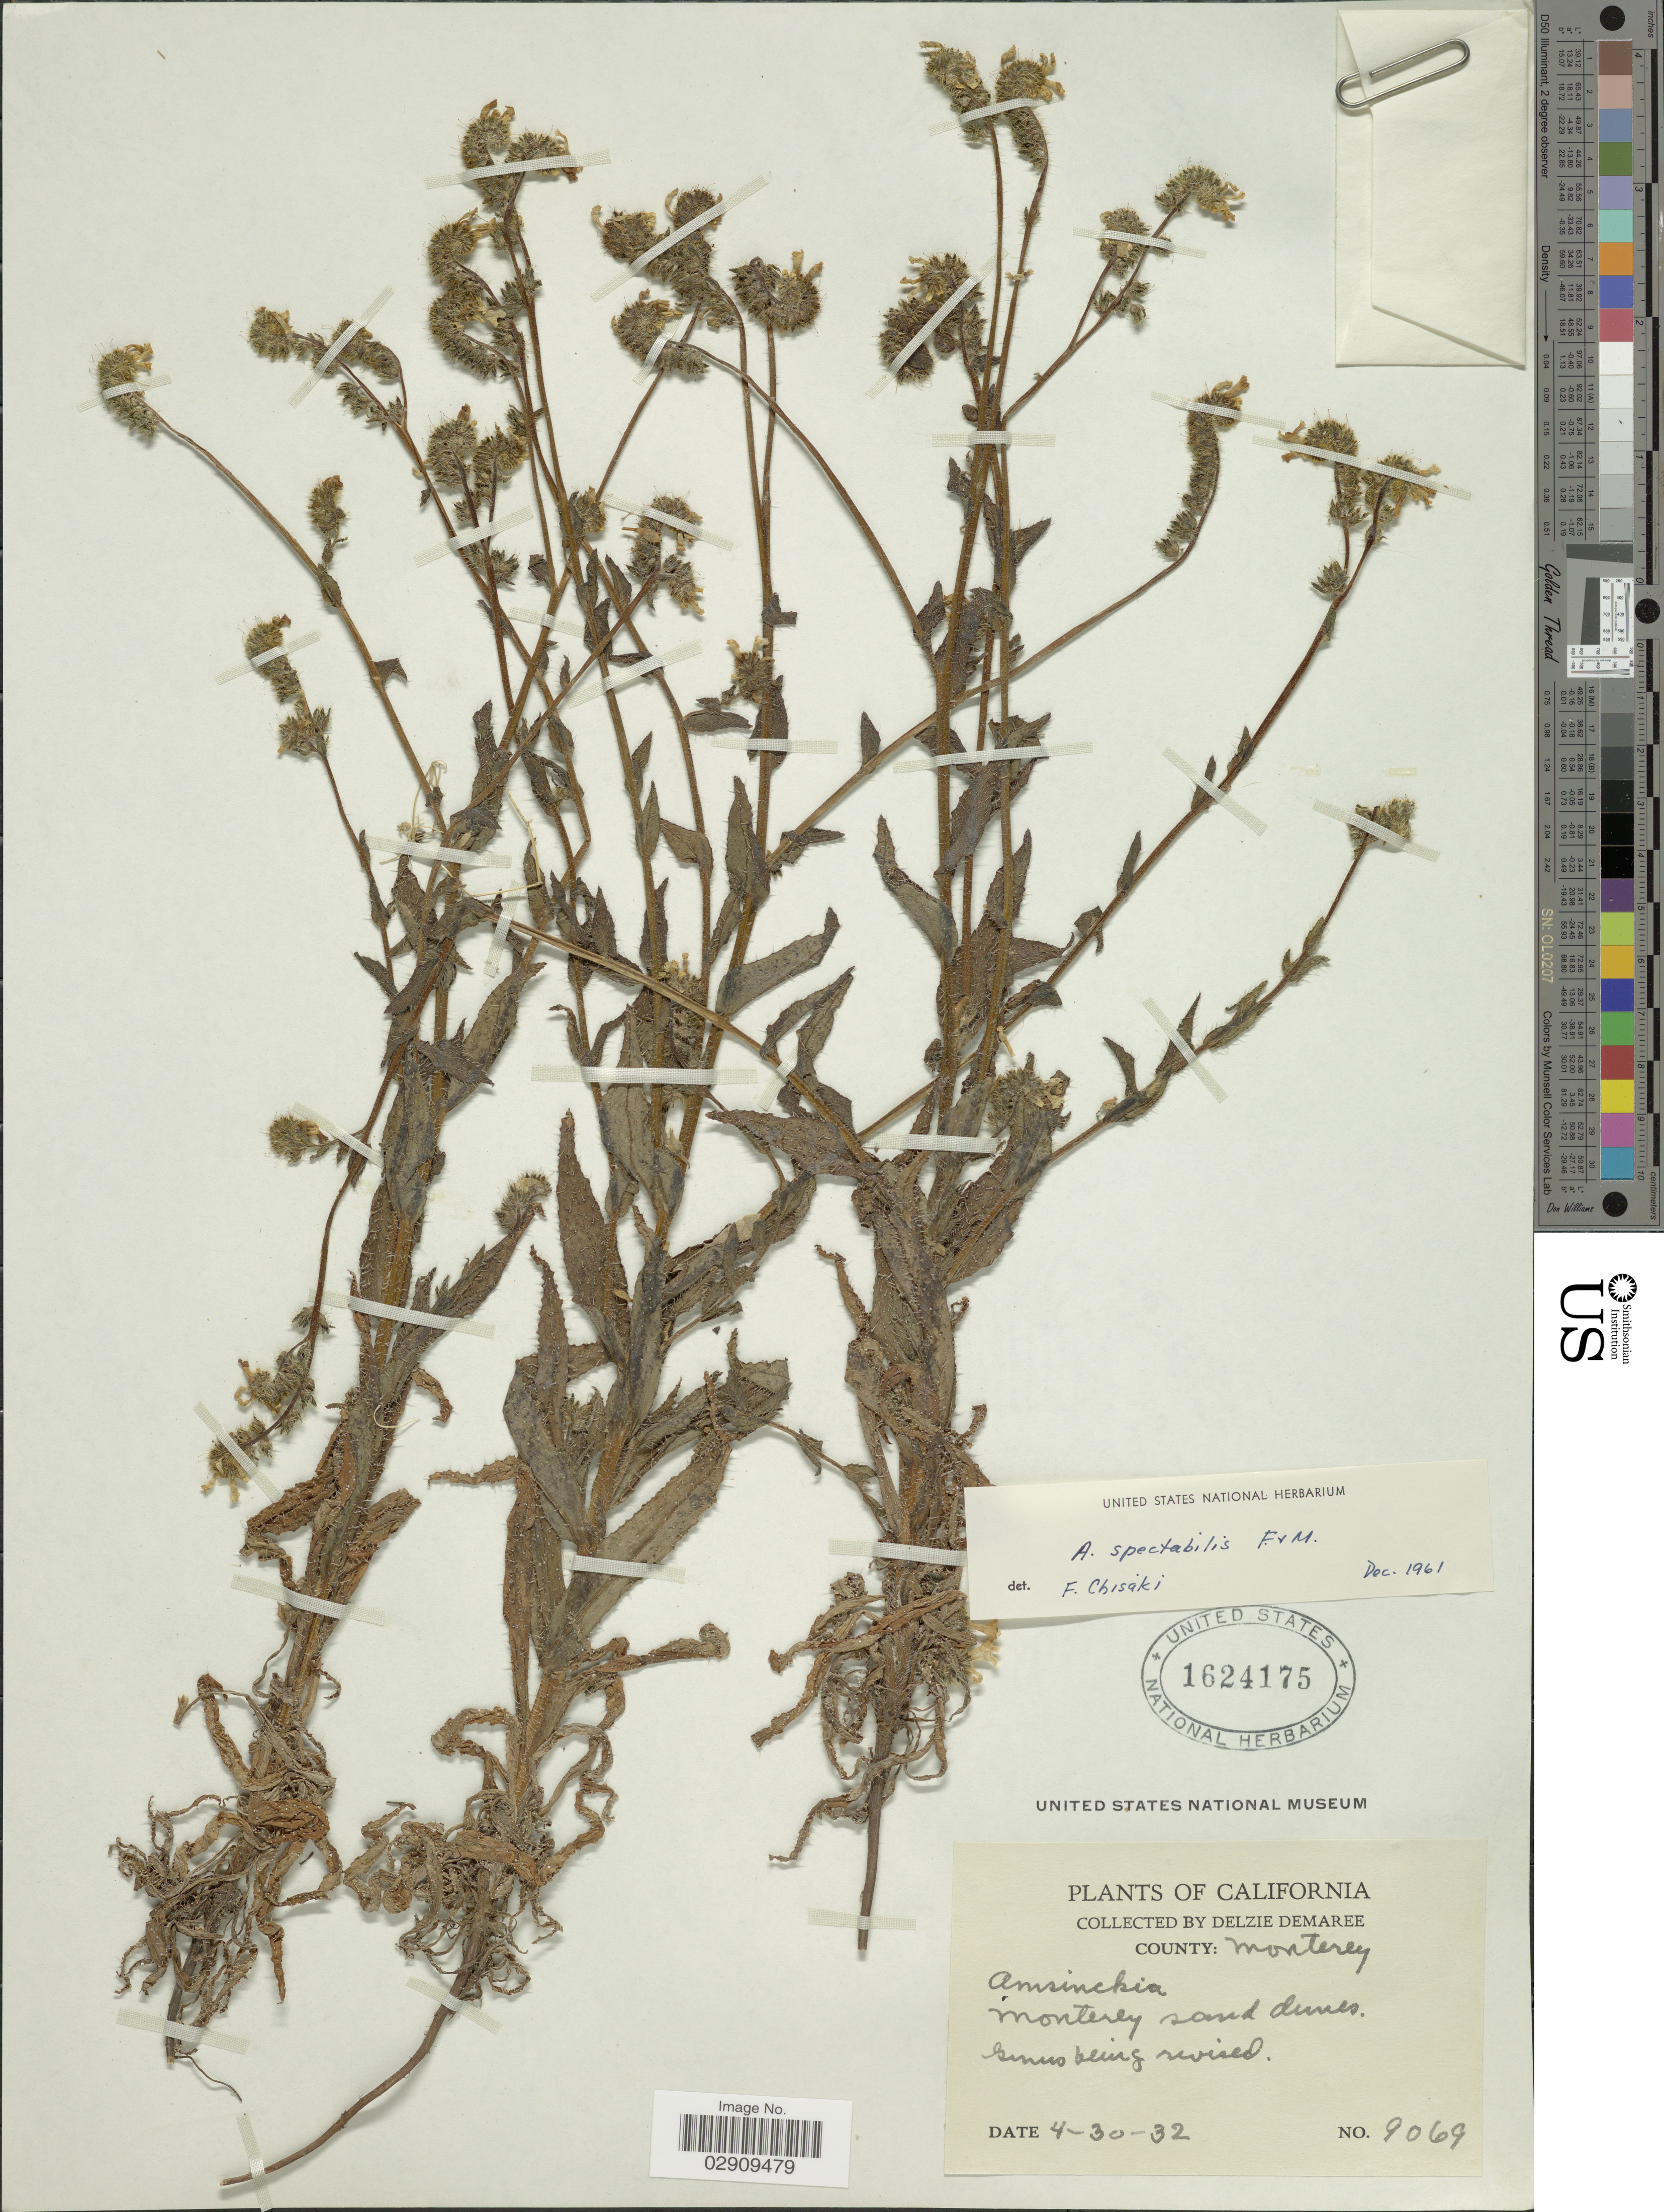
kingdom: Plantae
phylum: Tracheophyta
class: Magnoliopsida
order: Boraginales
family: Boraginaceae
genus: Amsinckia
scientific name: Amsinckia spectabilis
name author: Fisch. & C.A. Mey.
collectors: D. Demaree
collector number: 9069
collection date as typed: Transcribed d/m/y: 30/4/32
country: United States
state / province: California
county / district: Monterey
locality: County: Monterey. Monterey sand dunes.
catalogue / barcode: US 1624175